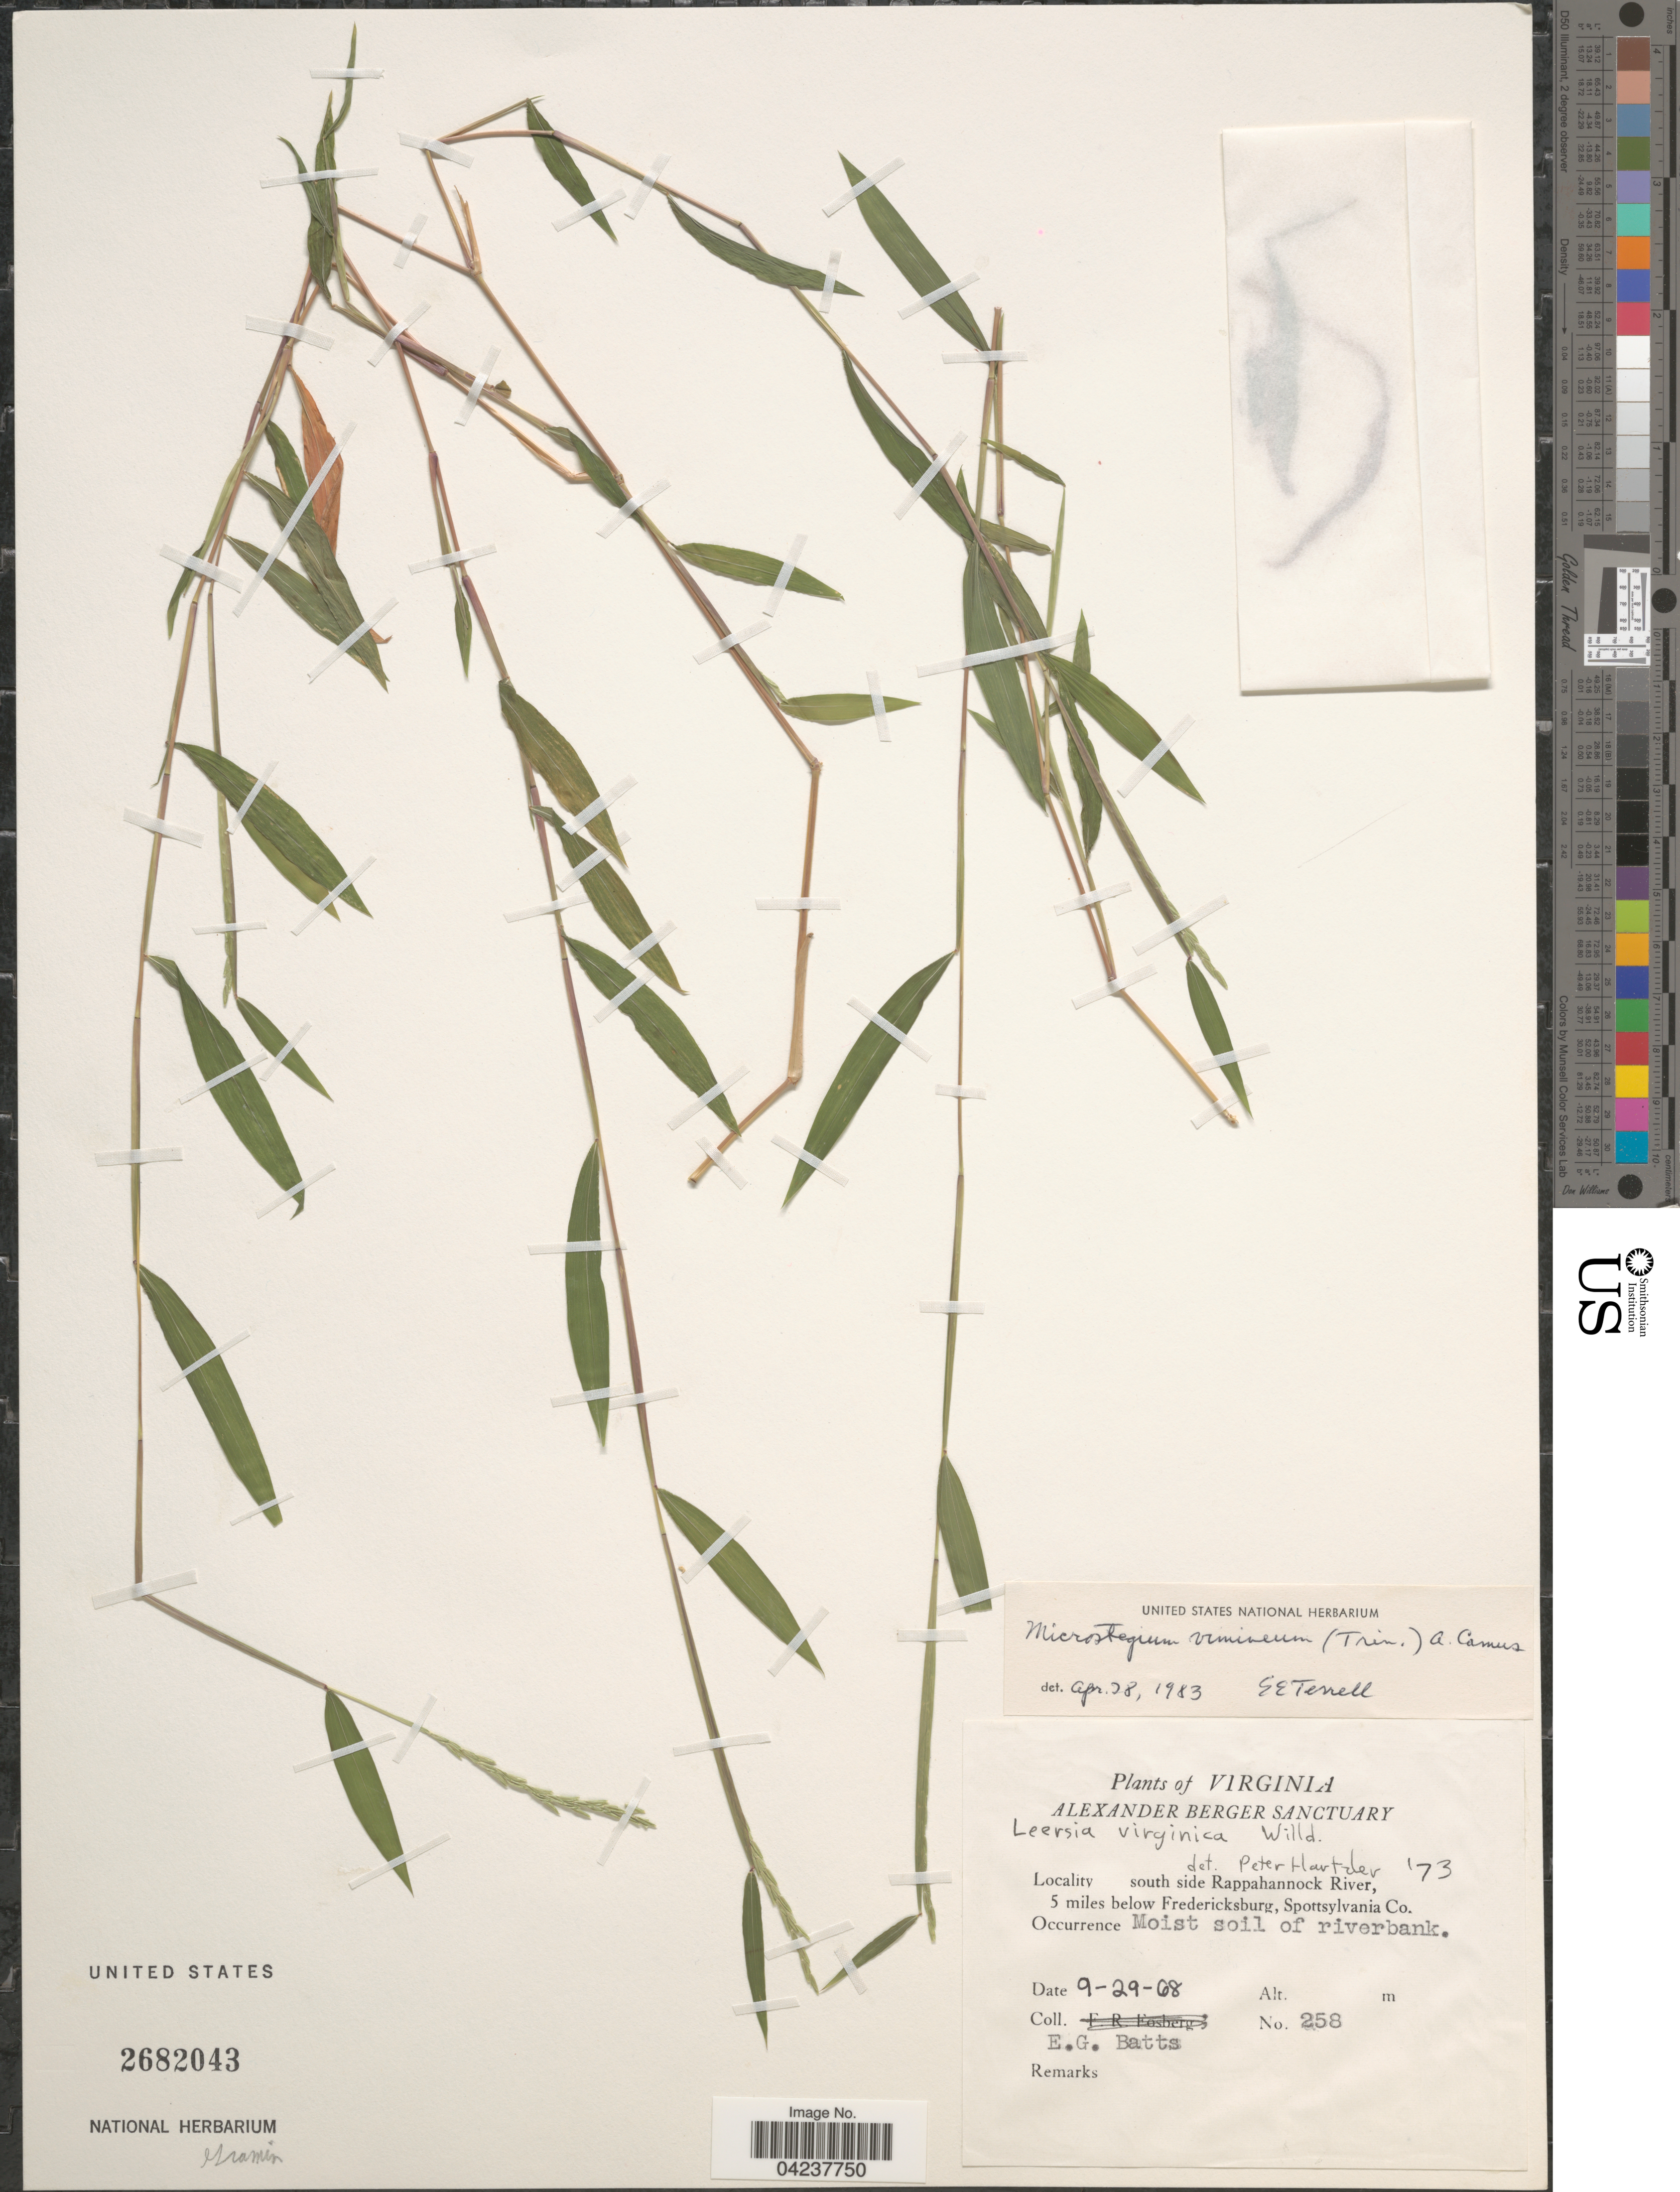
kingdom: Plantae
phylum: Tracheophyta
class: Liliopsida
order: Poales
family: Poaceae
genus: Microstegium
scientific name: Microstegium vimineum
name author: (Trin.) A. Camus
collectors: E. Batts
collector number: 258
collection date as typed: Transcribed d/m/y: 29/9/68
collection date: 1968-09-29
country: United States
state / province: Virginia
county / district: Spotsylvania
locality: Alexander Berger Sanctuary. South side Rappahannock River, 5 miles below Fredericksburg.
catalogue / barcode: US 2682043